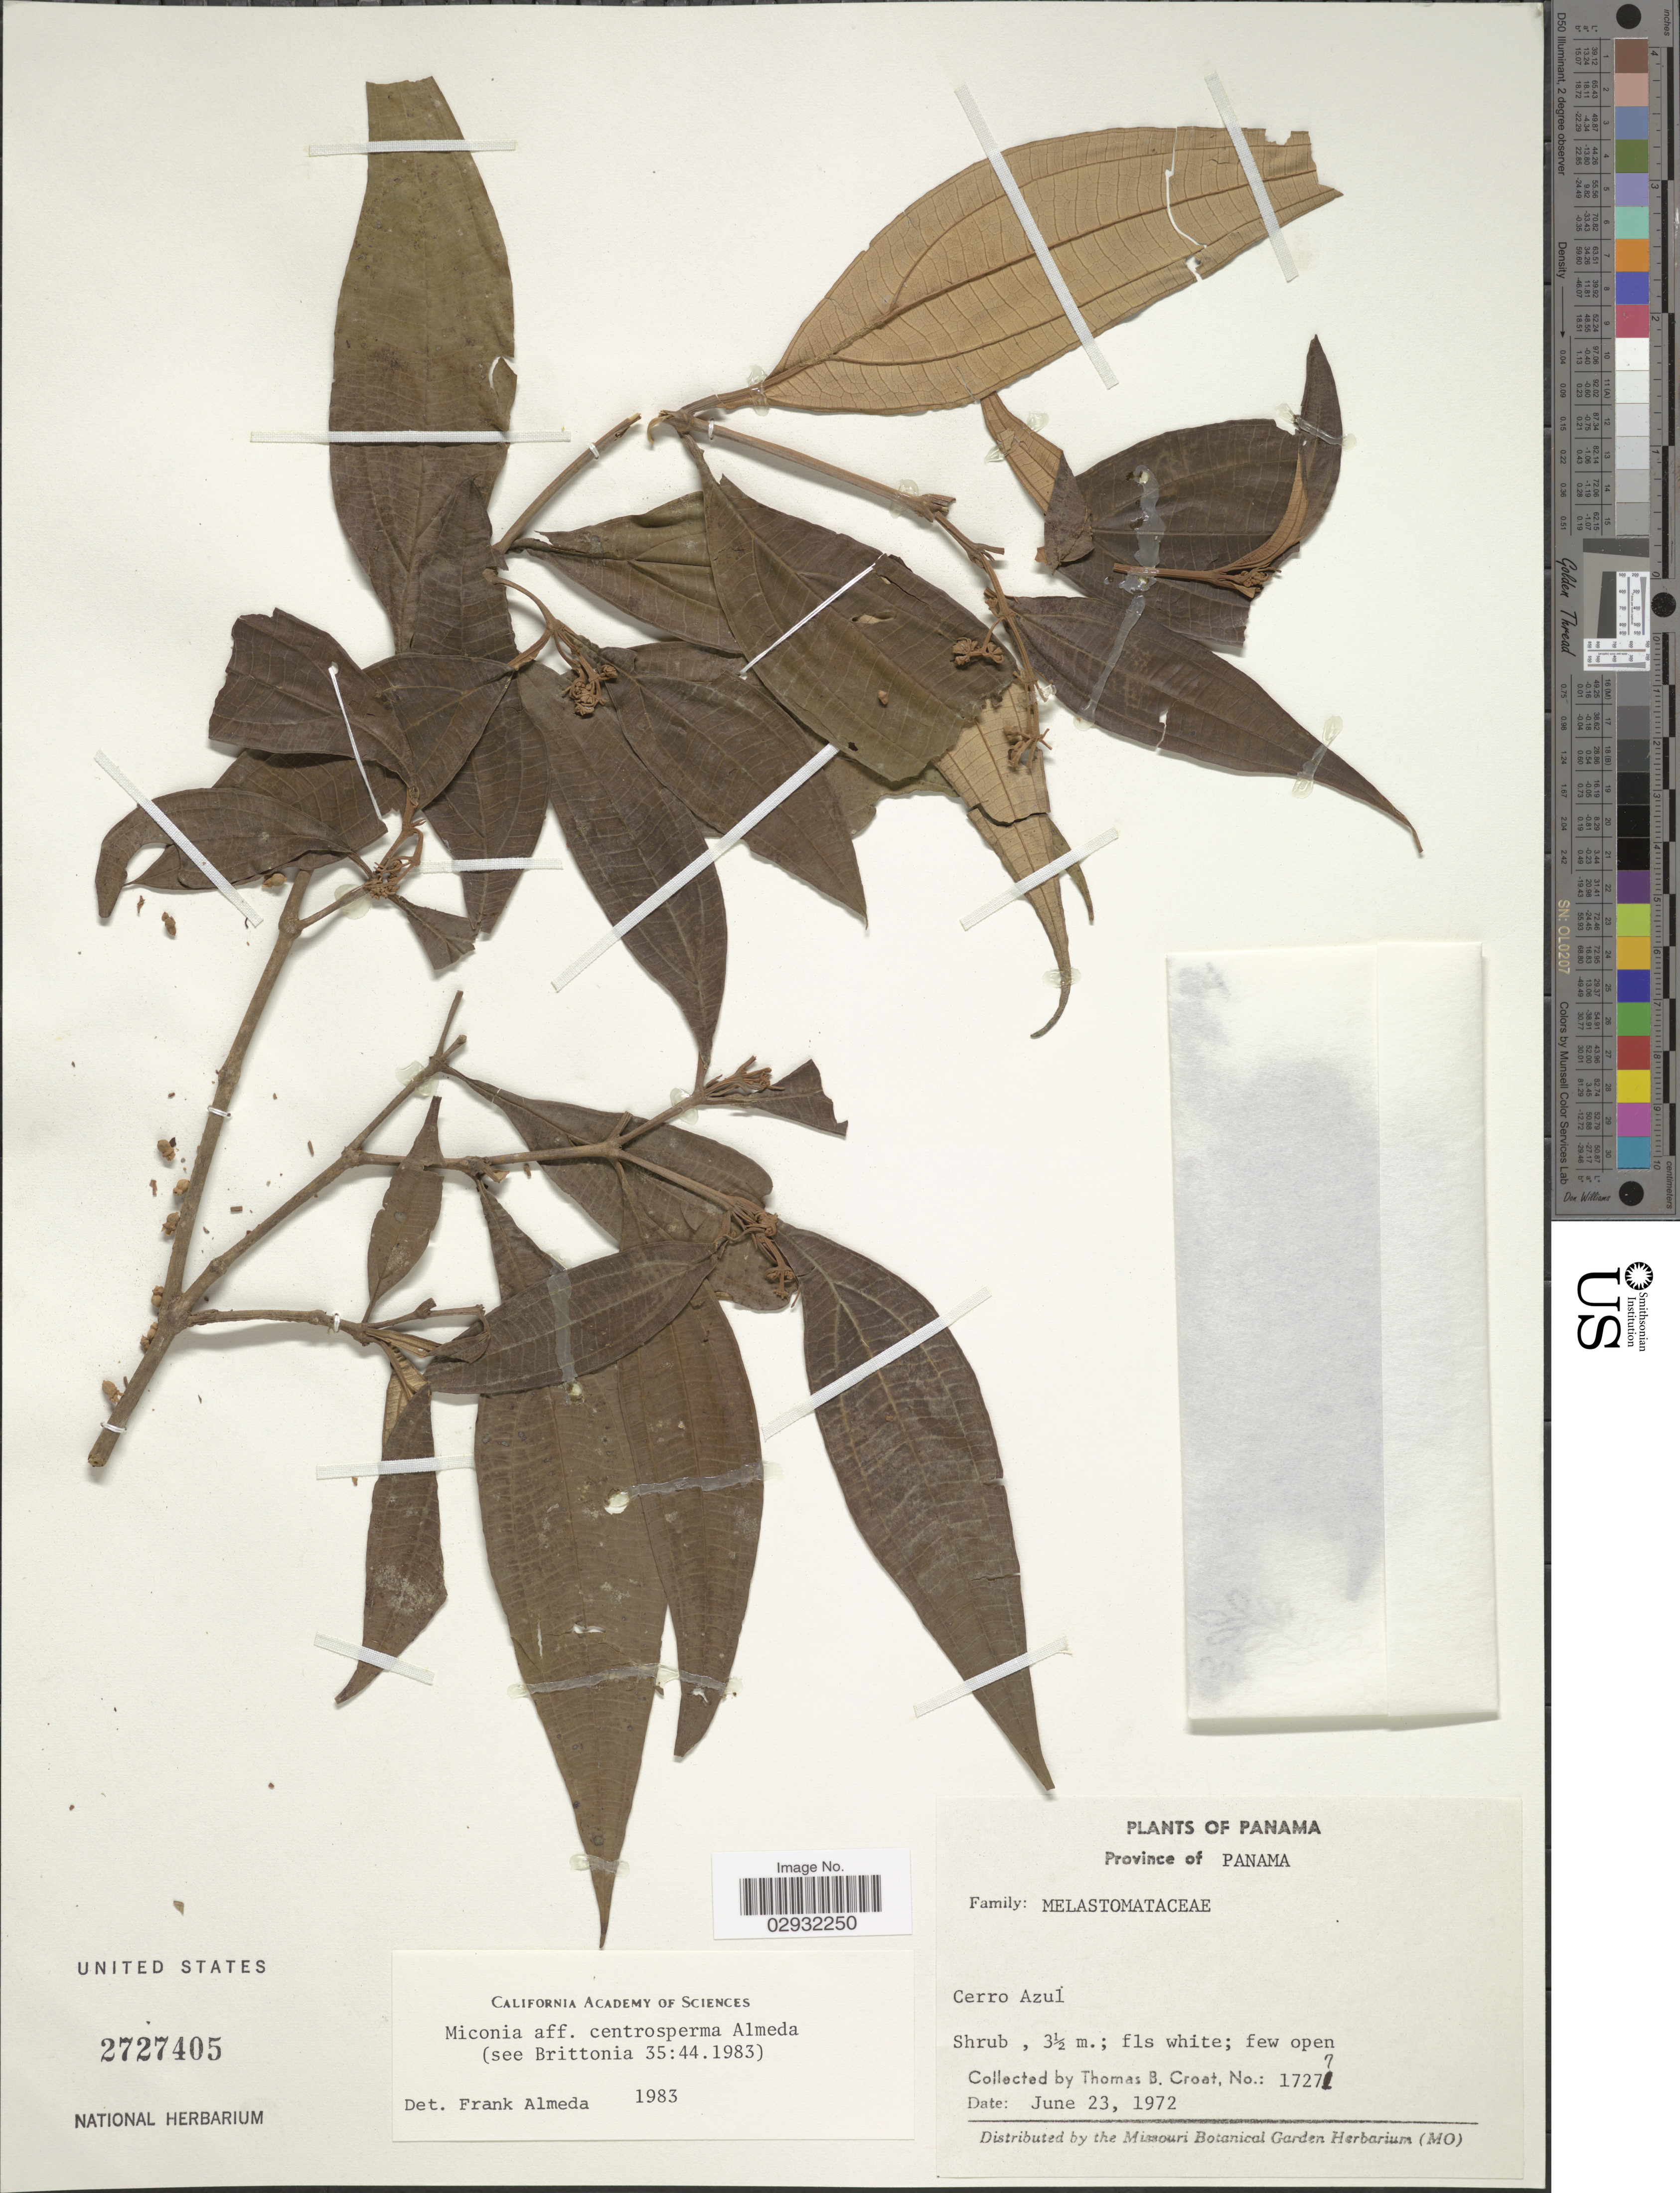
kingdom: Plantae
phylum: Tracheophyta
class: Magnoliopsida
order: Myrtales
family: Melastomataceae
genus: Miconia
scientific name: Miconia centrosperma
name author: Almeda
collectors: T. B. Croat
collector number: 17277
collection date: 1972-06-23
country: Panama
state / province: Panamá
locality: Cerro Azul.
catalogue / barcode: US 2727405